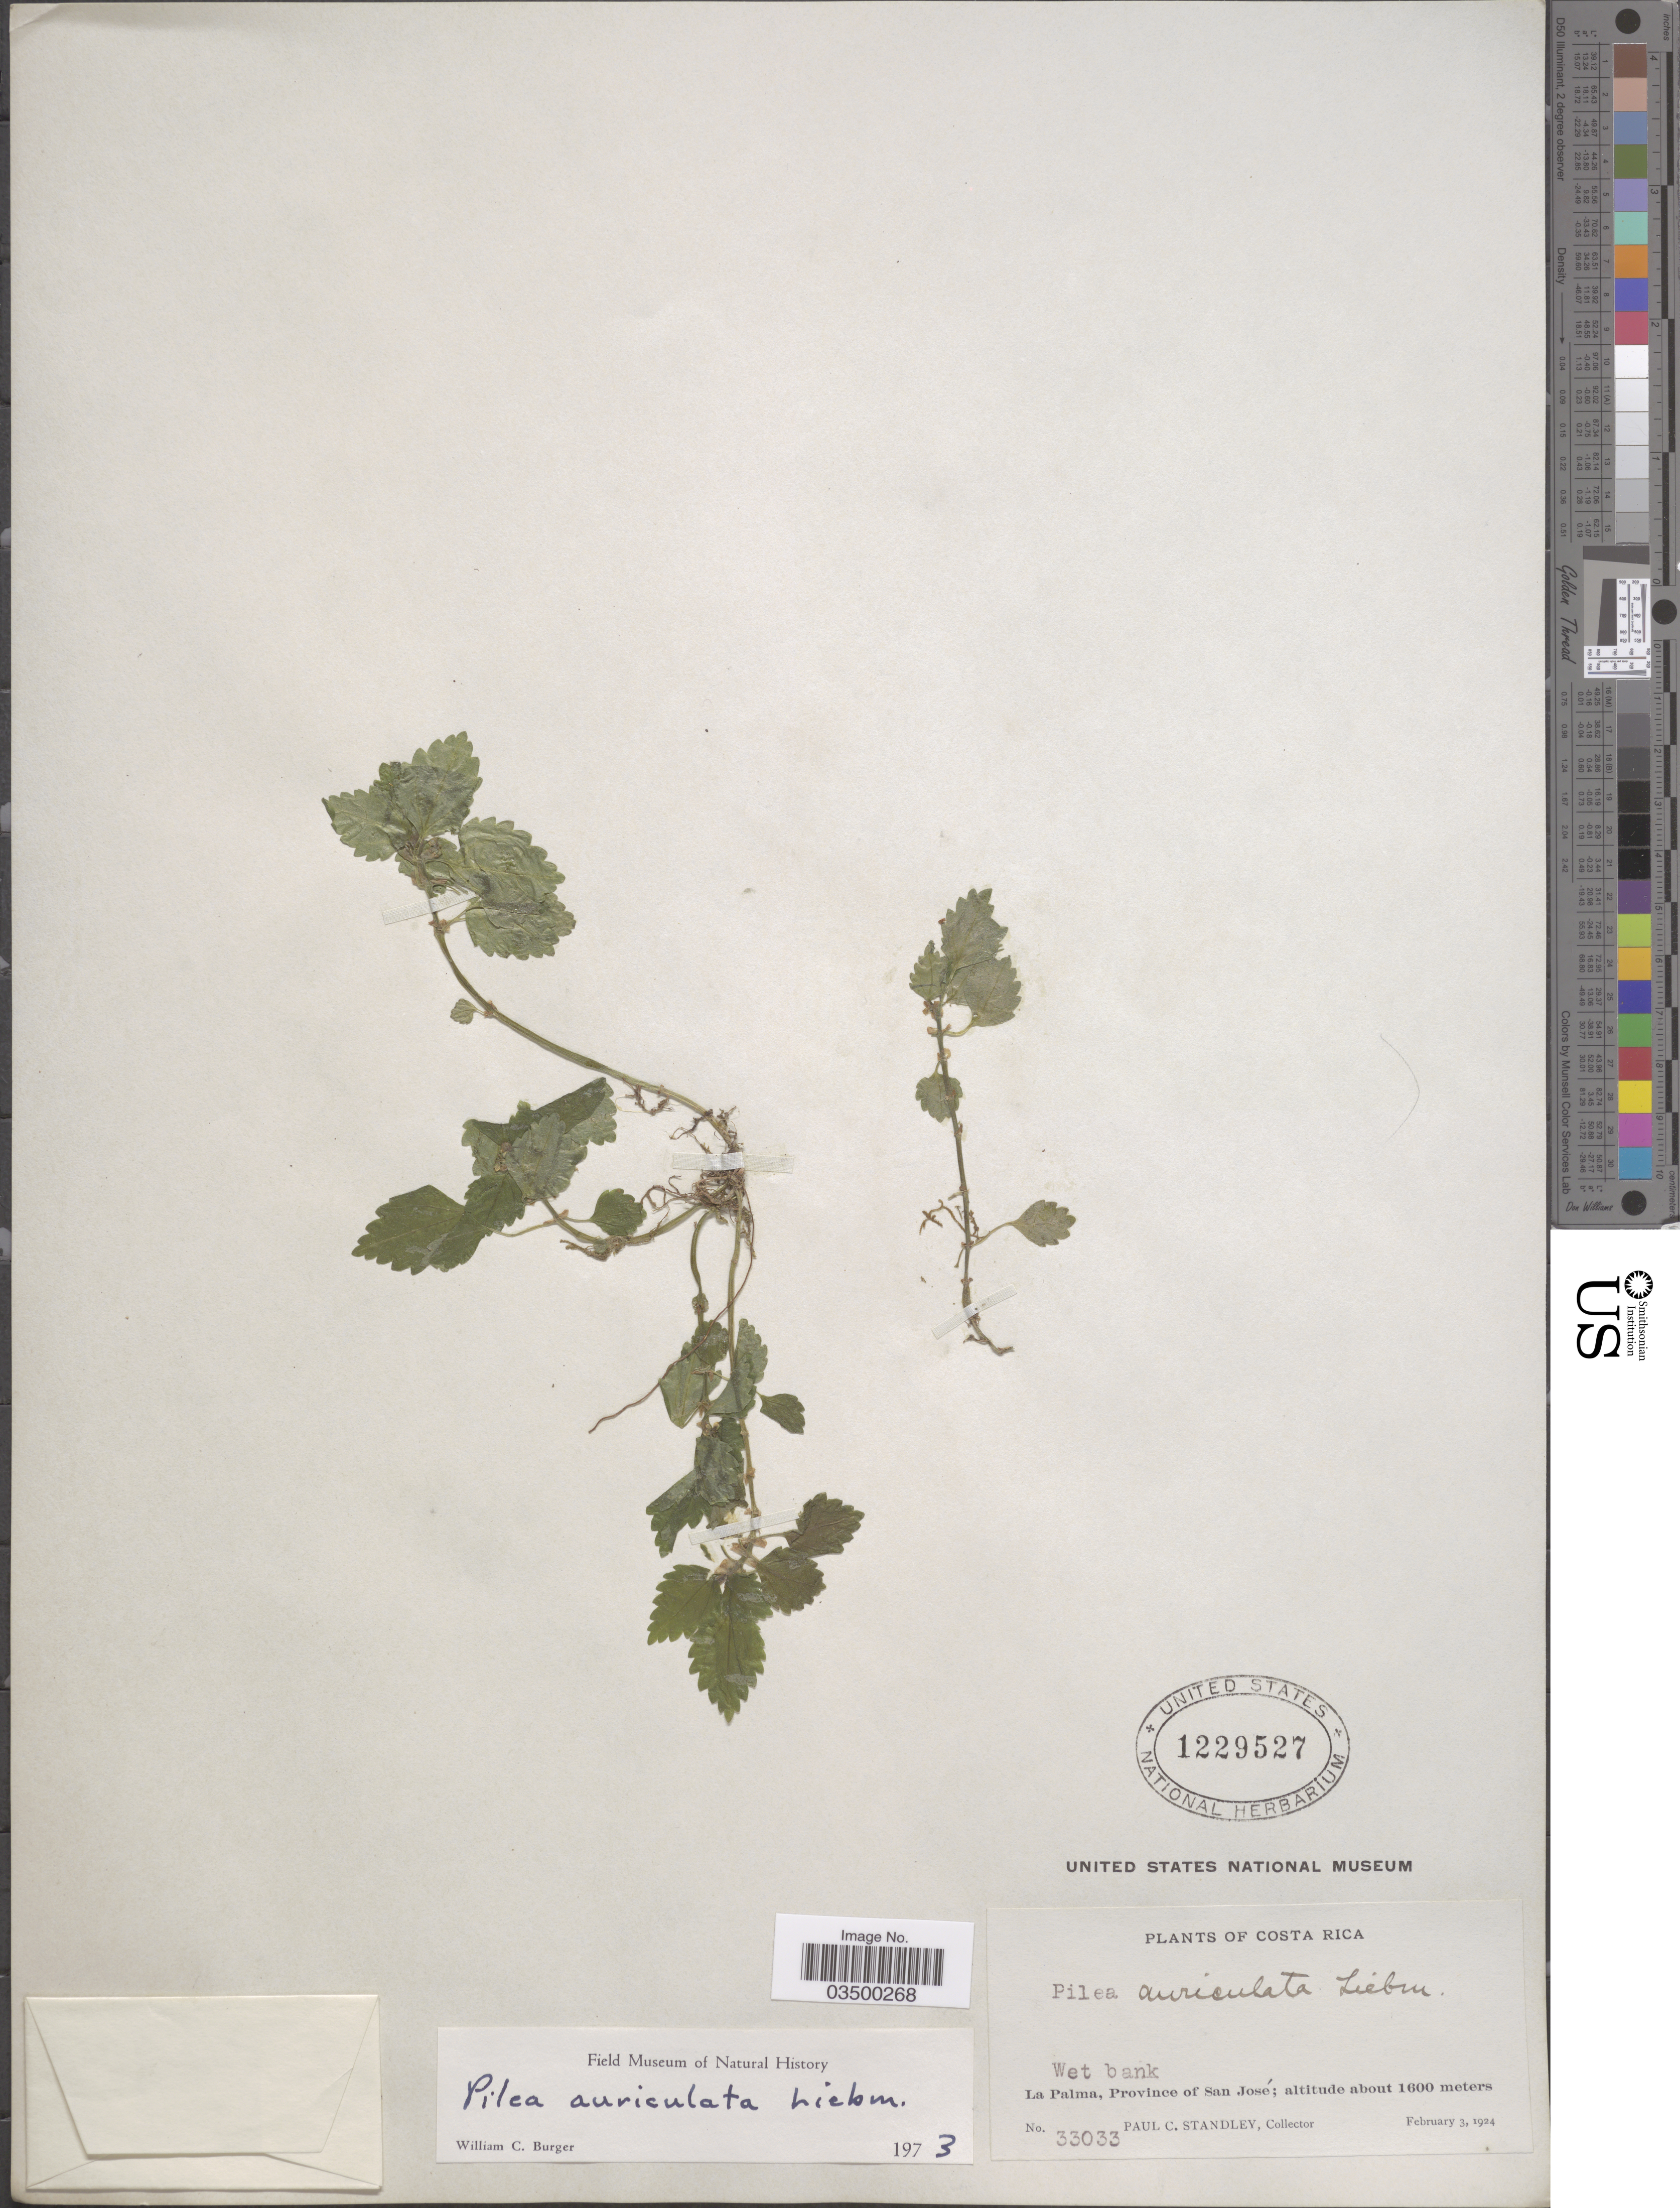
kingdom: Plantae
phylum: Tracheophyta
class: Magnoliopsida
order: Rosales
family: Urticaceae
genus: Pilea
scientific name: Pilea auriculata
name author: Liebm.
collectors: P. C. Standley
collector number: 33033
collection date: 1924-02-03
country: Costa Rica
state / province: San José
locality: La Palma.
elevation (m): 1600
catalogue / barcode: US 1229527